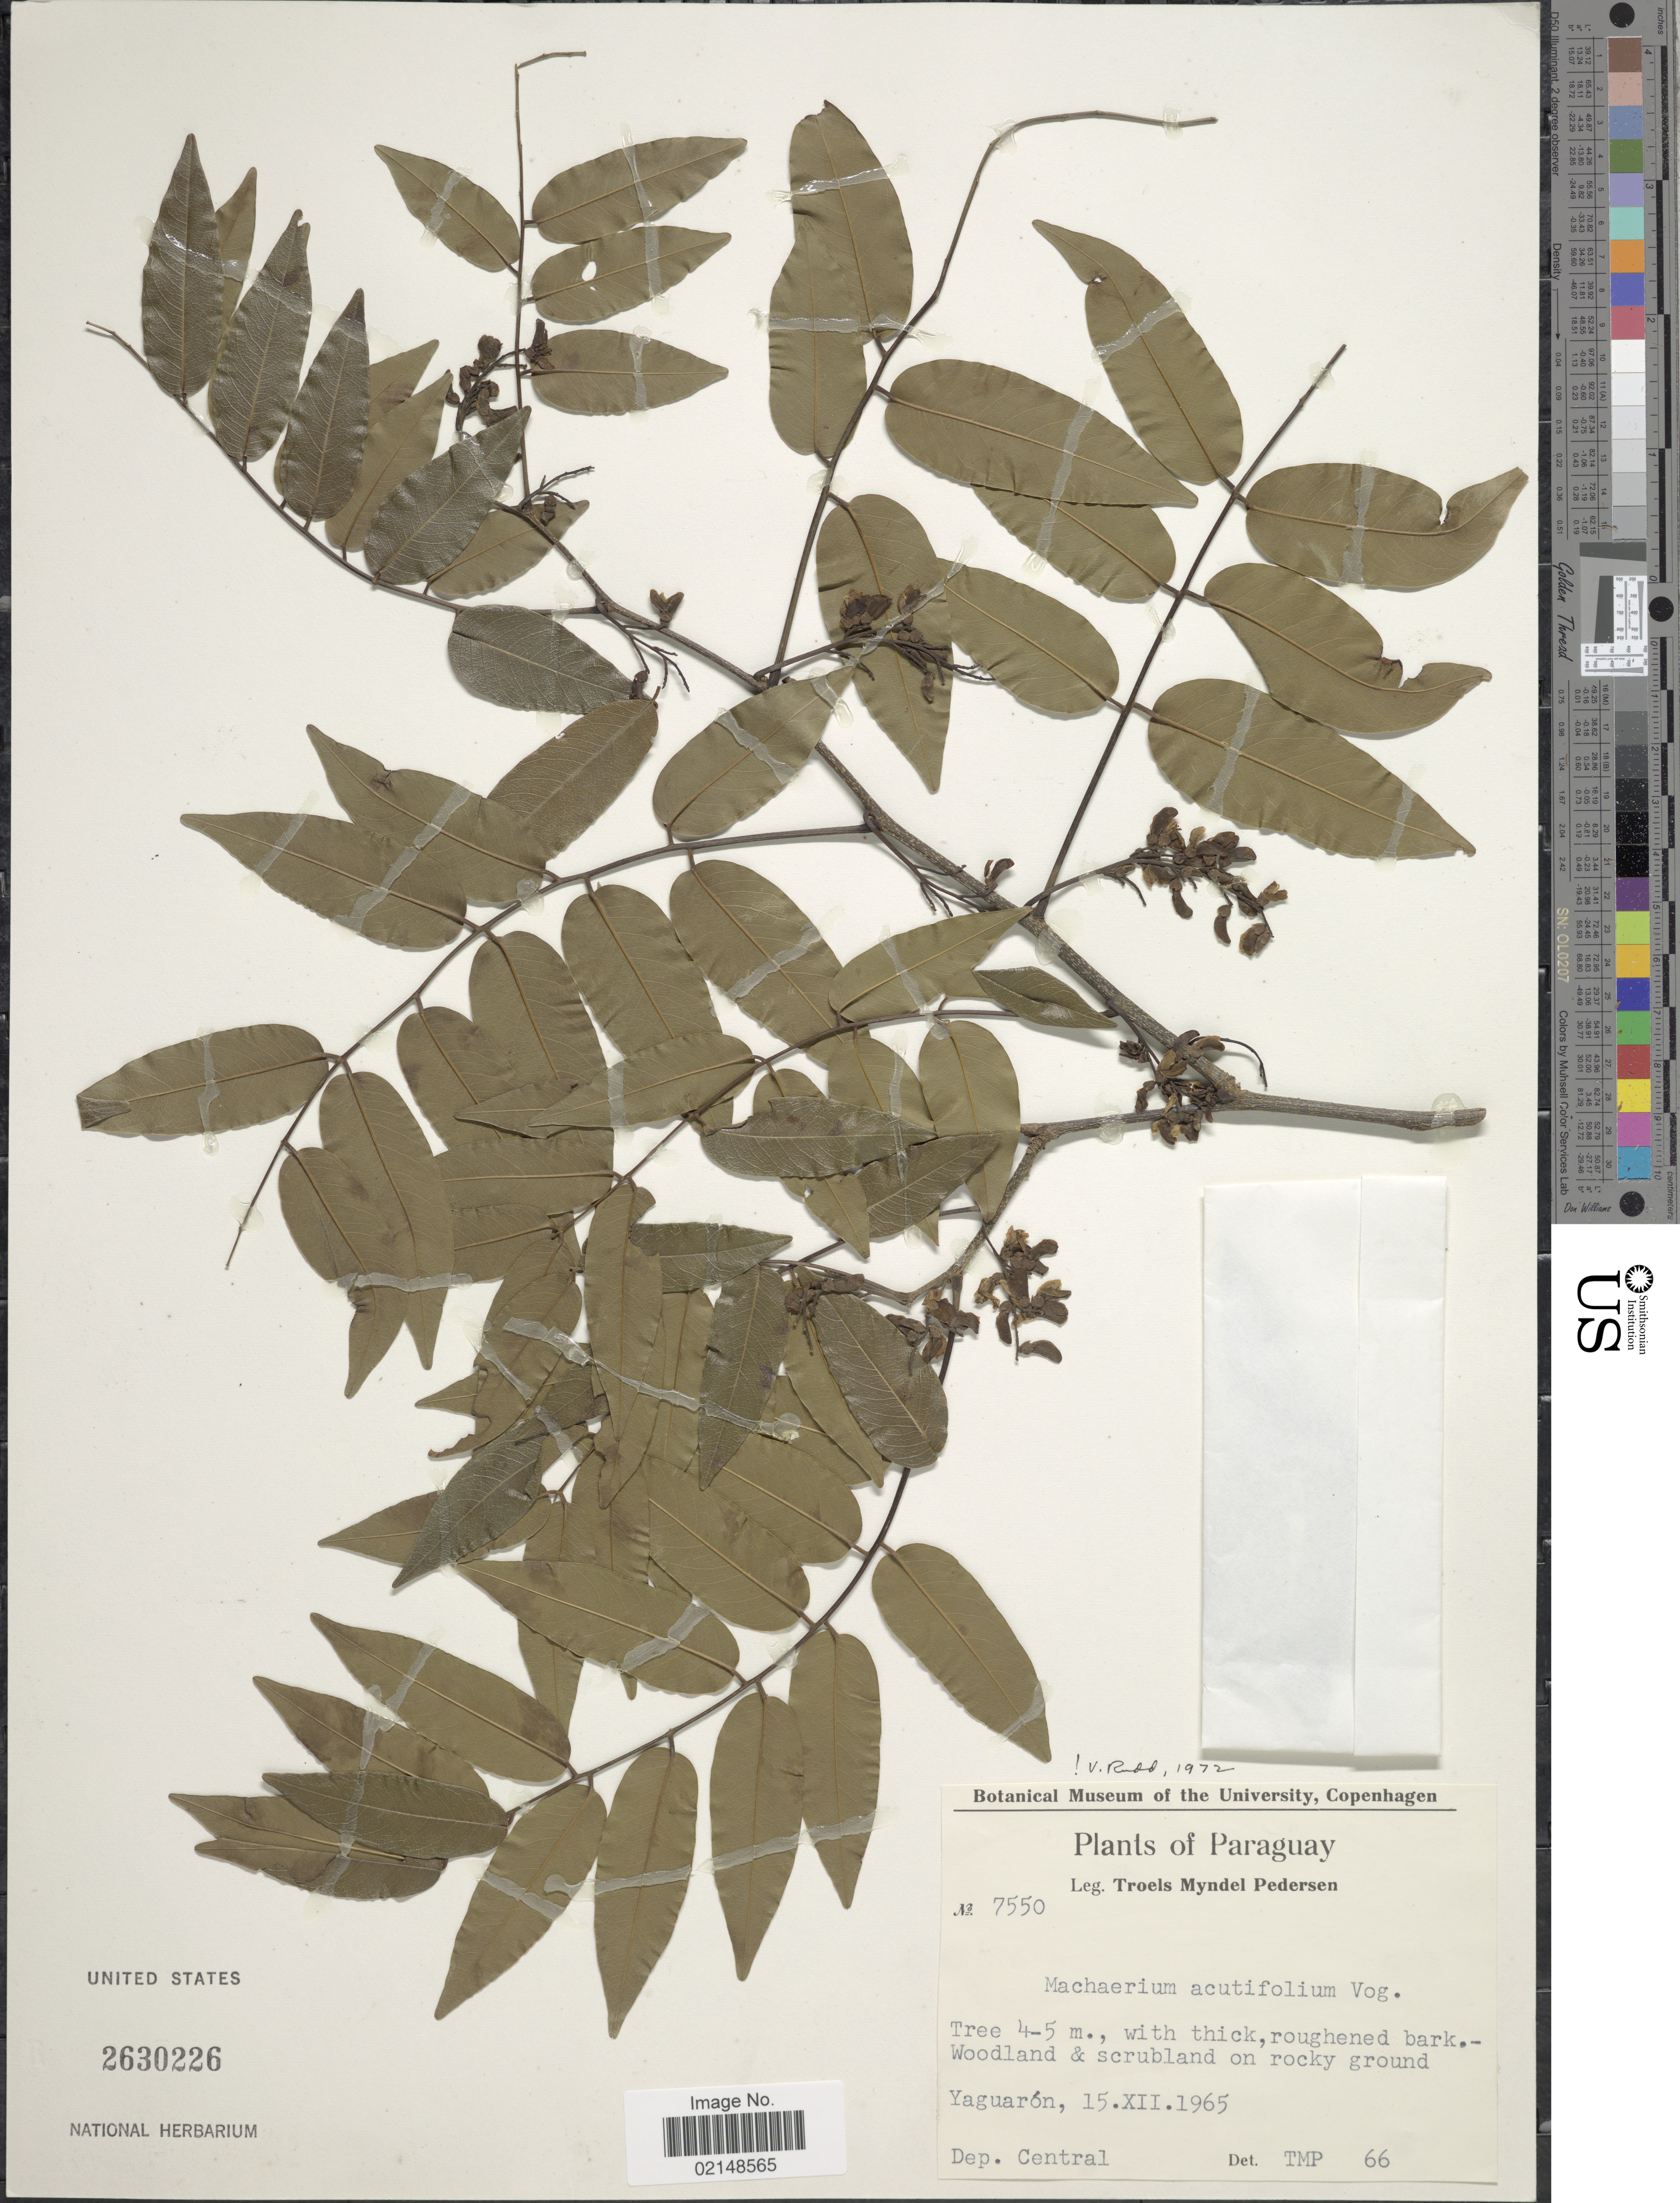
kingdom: Plantae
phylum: Tracheophyta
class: Magnoliopsida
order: Fabales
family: Fabaceae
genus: Machaerium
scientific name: Machaerium acutifolium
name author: Vogel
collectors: T. Pederson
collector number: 7550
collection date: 1965-12-15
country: Paraguay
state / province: Central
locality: Woodland & scrubland on rocky ground. Yaguaron.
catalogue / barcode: US 2630226